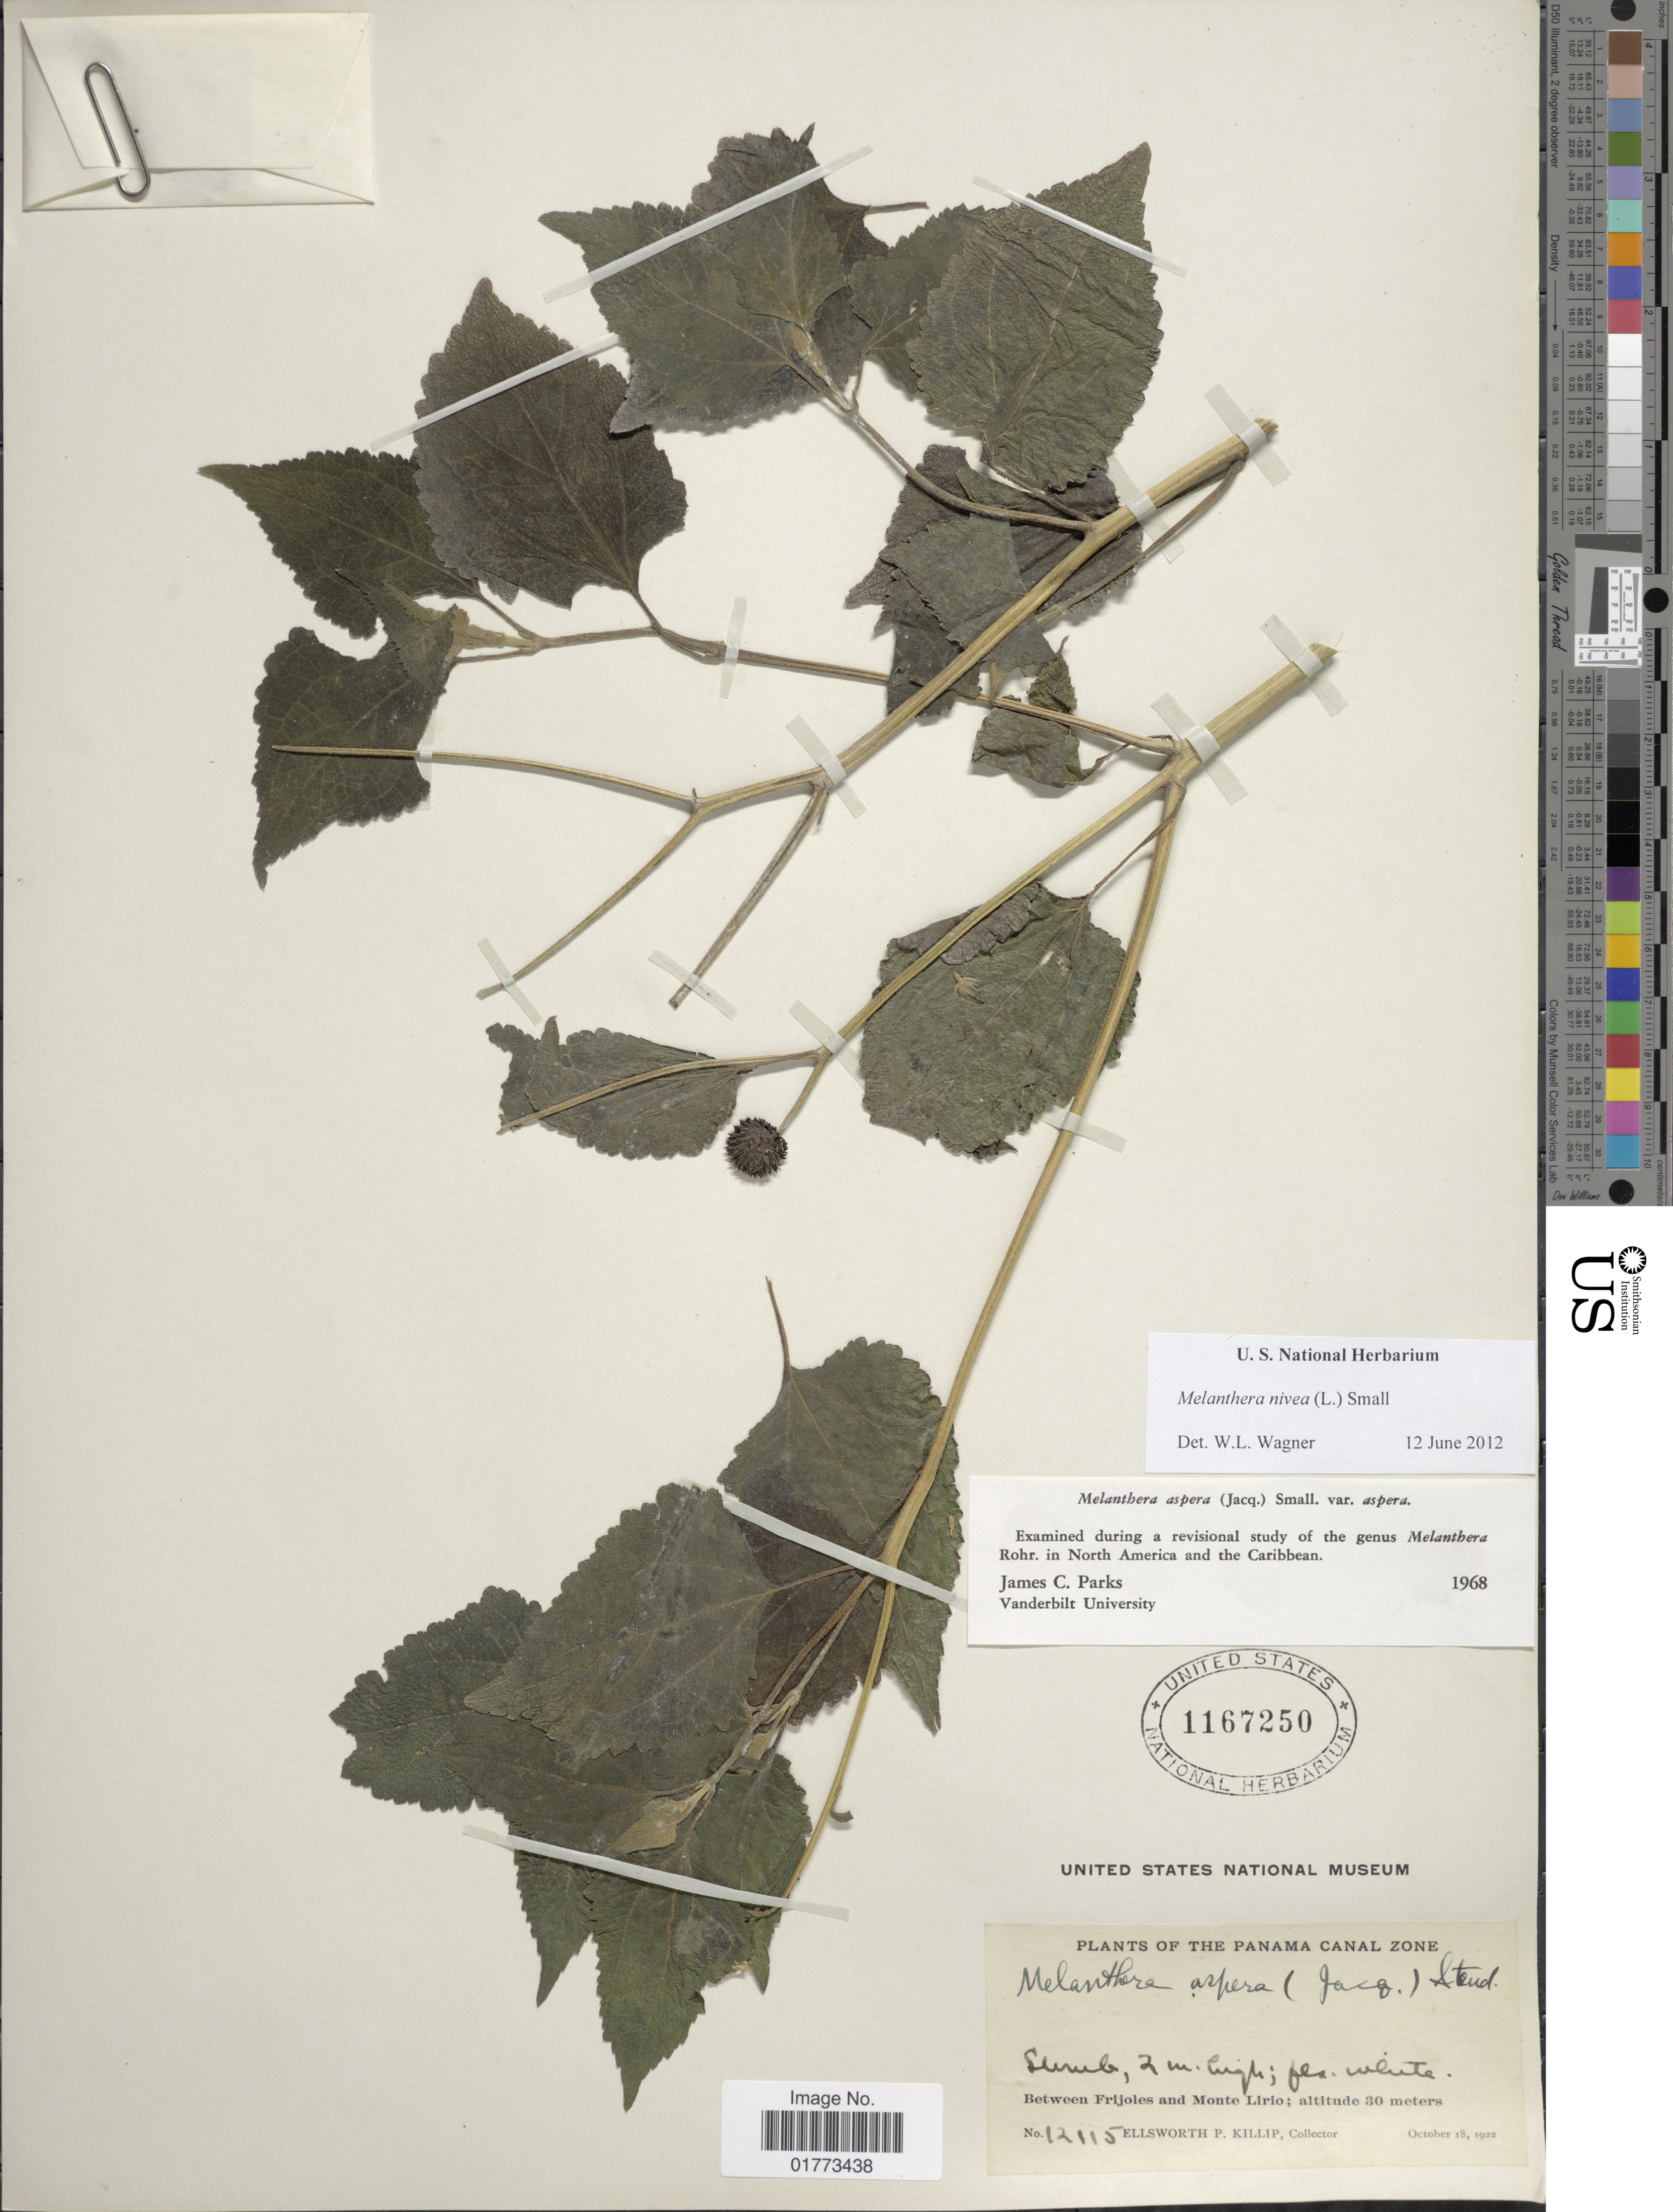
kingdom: Plantae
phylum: Tracheophyta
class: Magnoliopsida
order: Asterales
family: Asteraceae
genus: Melanthera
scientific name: Melanthera nivea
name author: (L.) Small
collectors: E. P. Killip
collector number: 12115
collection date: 1922-10-18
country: Panama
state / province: Colón / Panamá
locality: The Panama Canal Zone, Between Frijoles and Monte Lirio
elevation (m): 30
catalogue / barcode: US 1167250